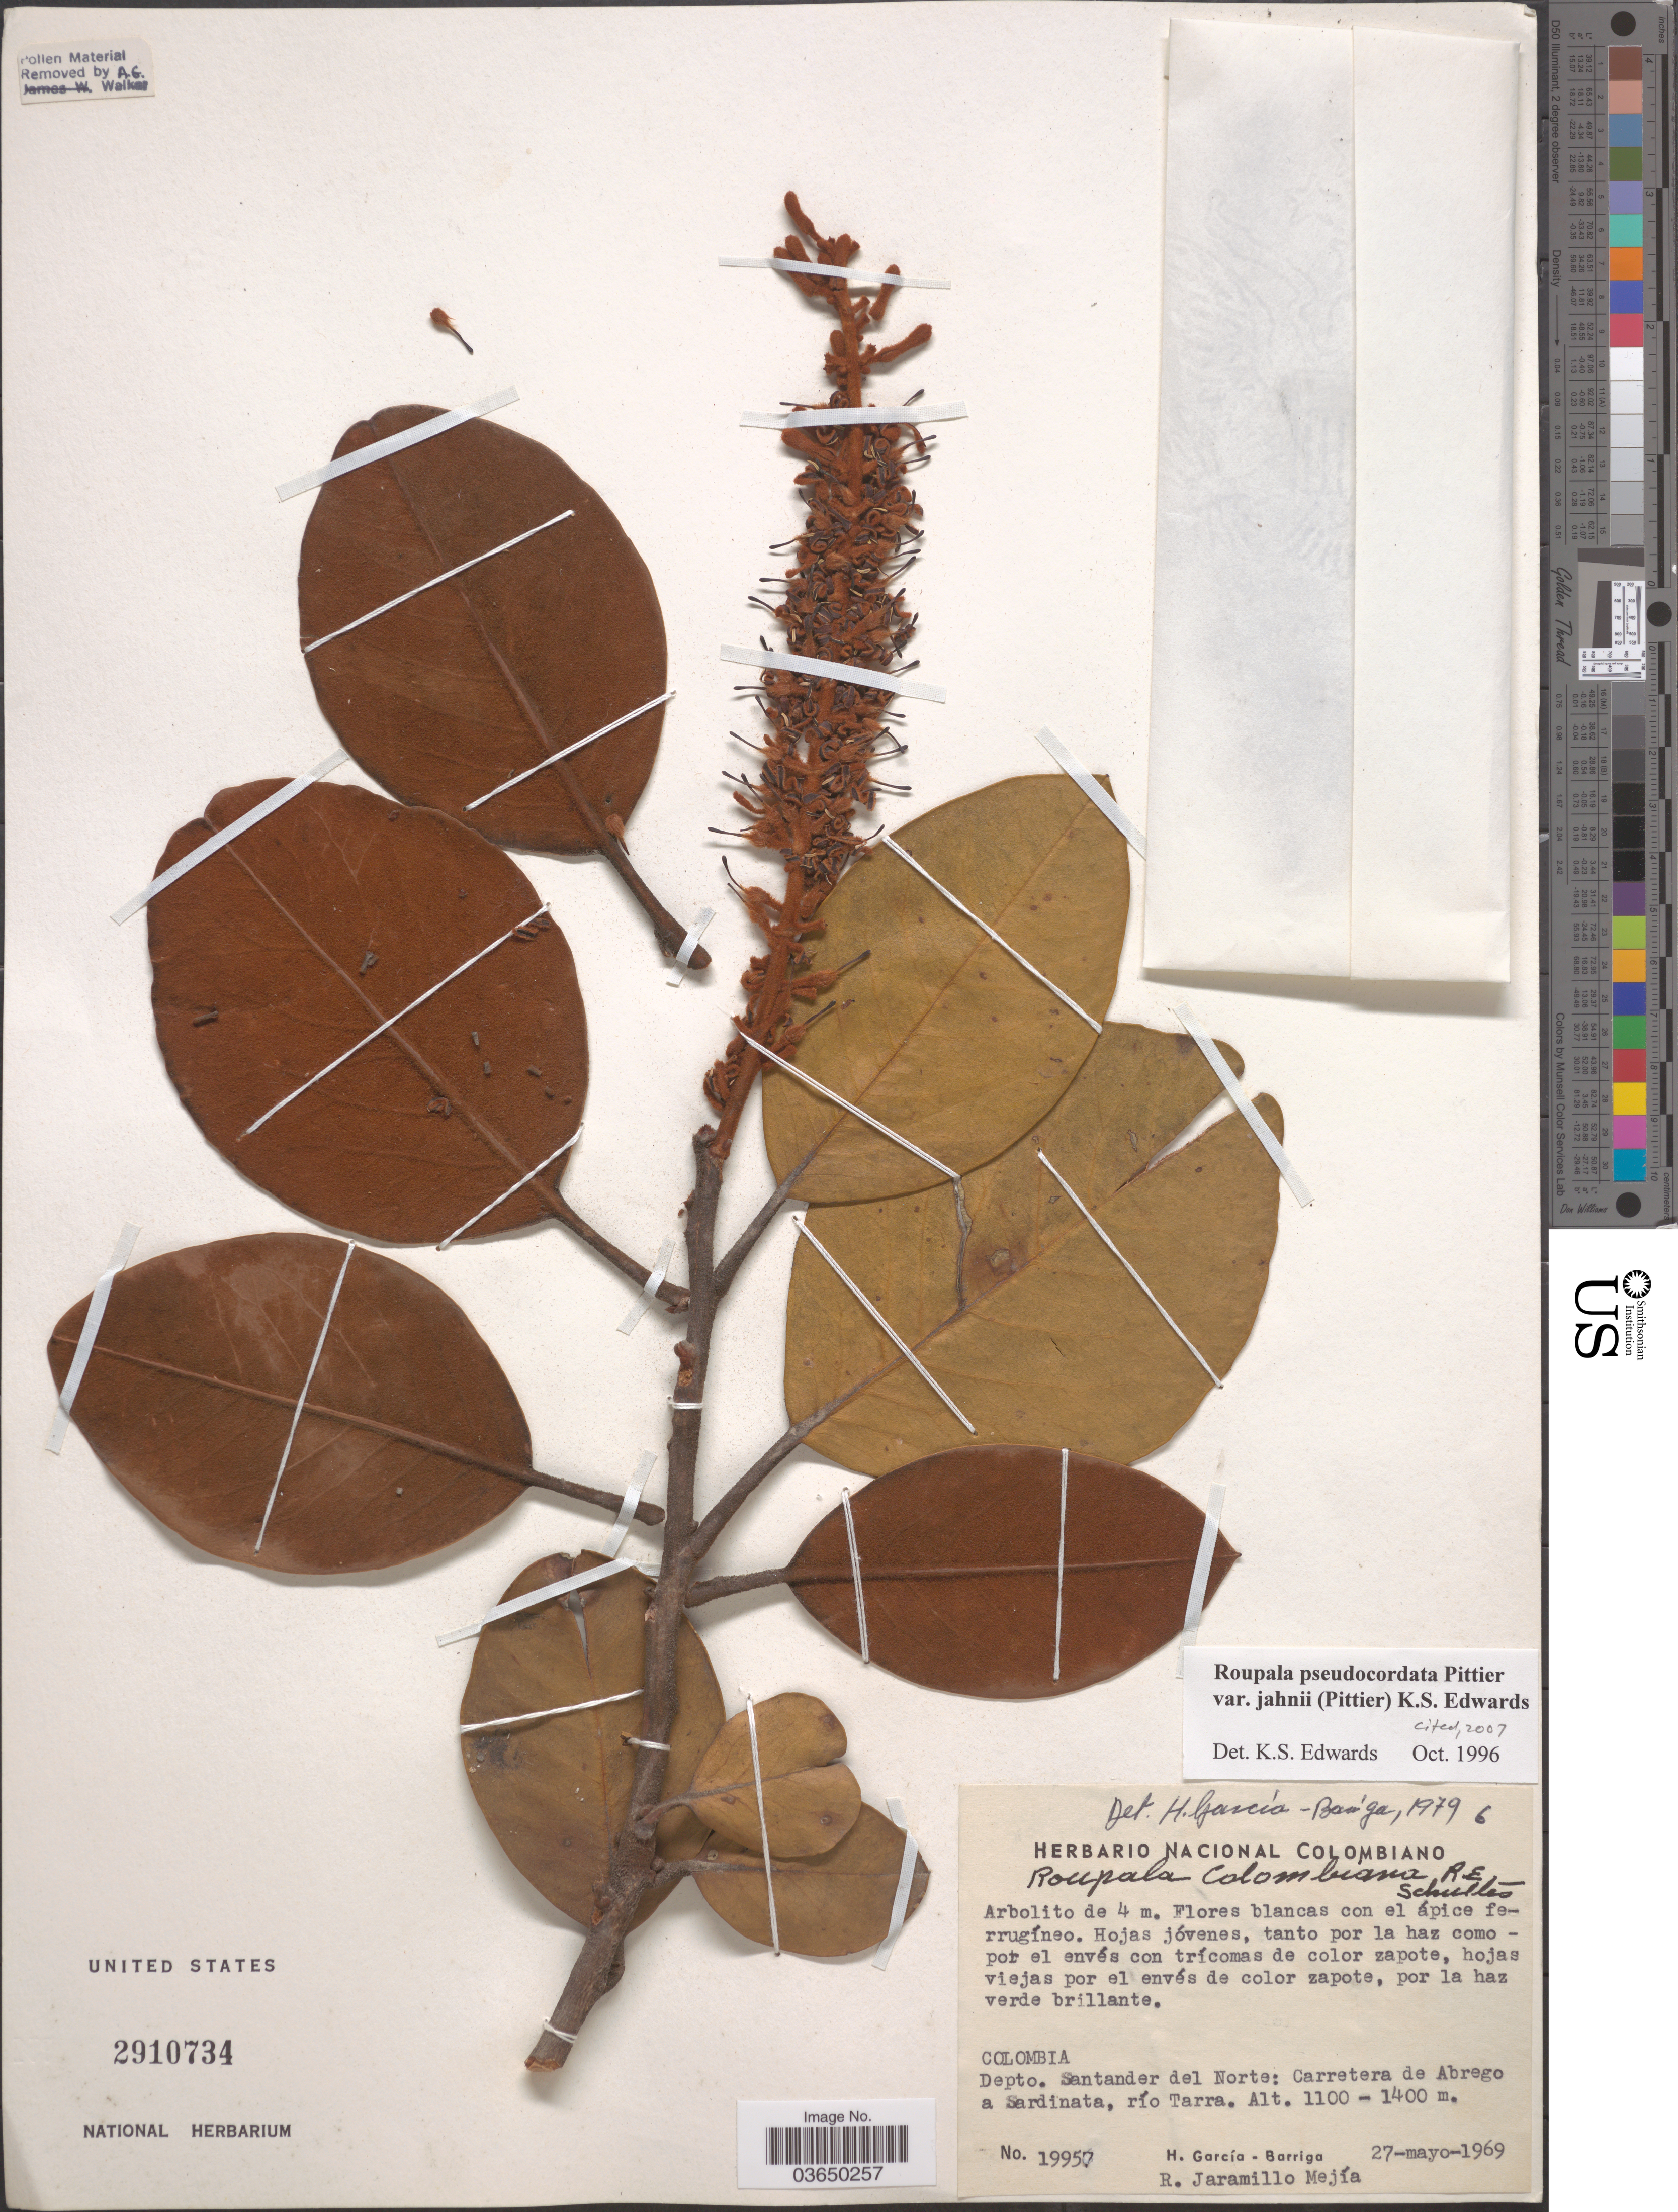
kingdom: Plantae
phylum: Tracheophyta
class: Magnoliopsida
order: Proteales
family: Proteaceae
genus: Roupala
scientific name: Roupala pseudocordata var. jahnii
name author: (Pittier) K.S. Edwards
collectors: H. García Barriga & R. Jaramillo M.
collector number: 19957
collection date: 1969-05-27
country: Colombia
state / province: Norte de Santander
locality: Depto. Santander del Norte: Carretera de Abrego a Sardinata, río Tarra.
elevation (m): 1100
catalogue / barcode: US 2910734